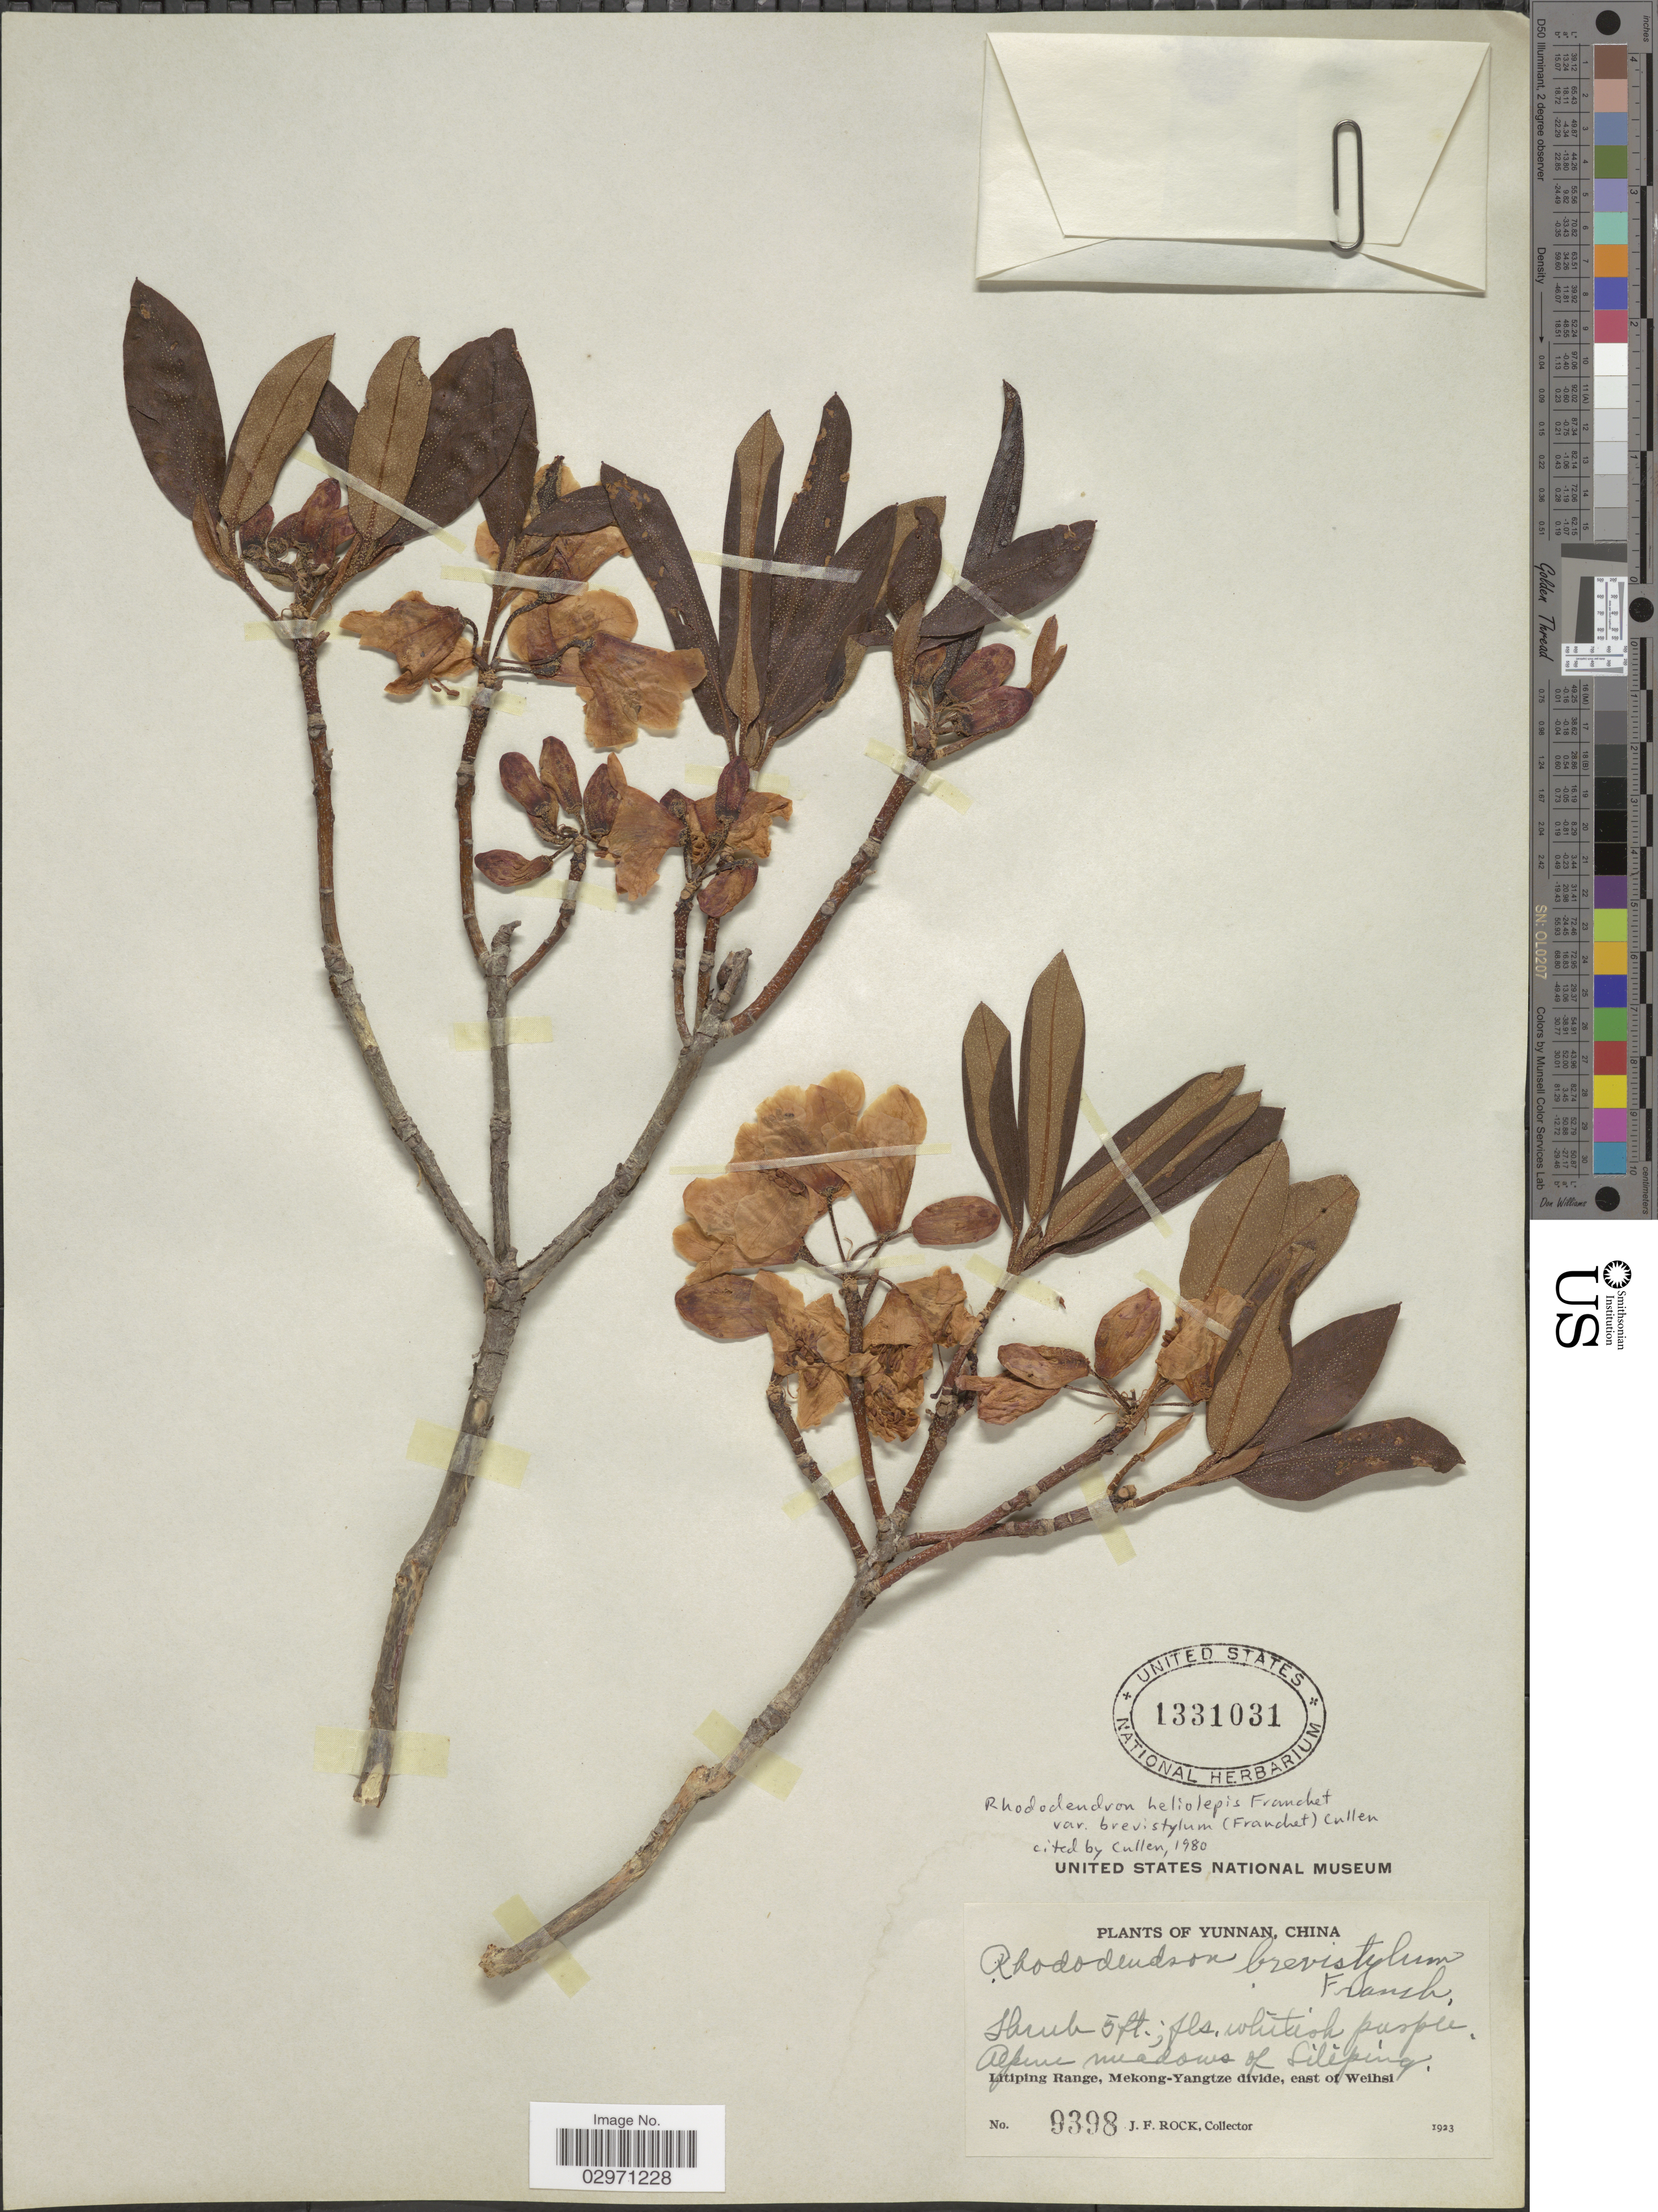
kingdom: Plantae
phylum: Tracheophyta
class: Magnoliopsida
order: Ericales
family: Ericaceae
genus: Rhododendron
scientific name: Rhododendron heliolepis var. brevistylum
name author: (Franch.) Cullen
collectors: J. Rock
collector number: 9398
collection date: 1923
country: China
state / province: Yunnan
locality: Alpine meadows of Siliping. Litiping Range, Mekong-Yangtze divide, east of Weihsi.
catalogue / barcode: US 1331031